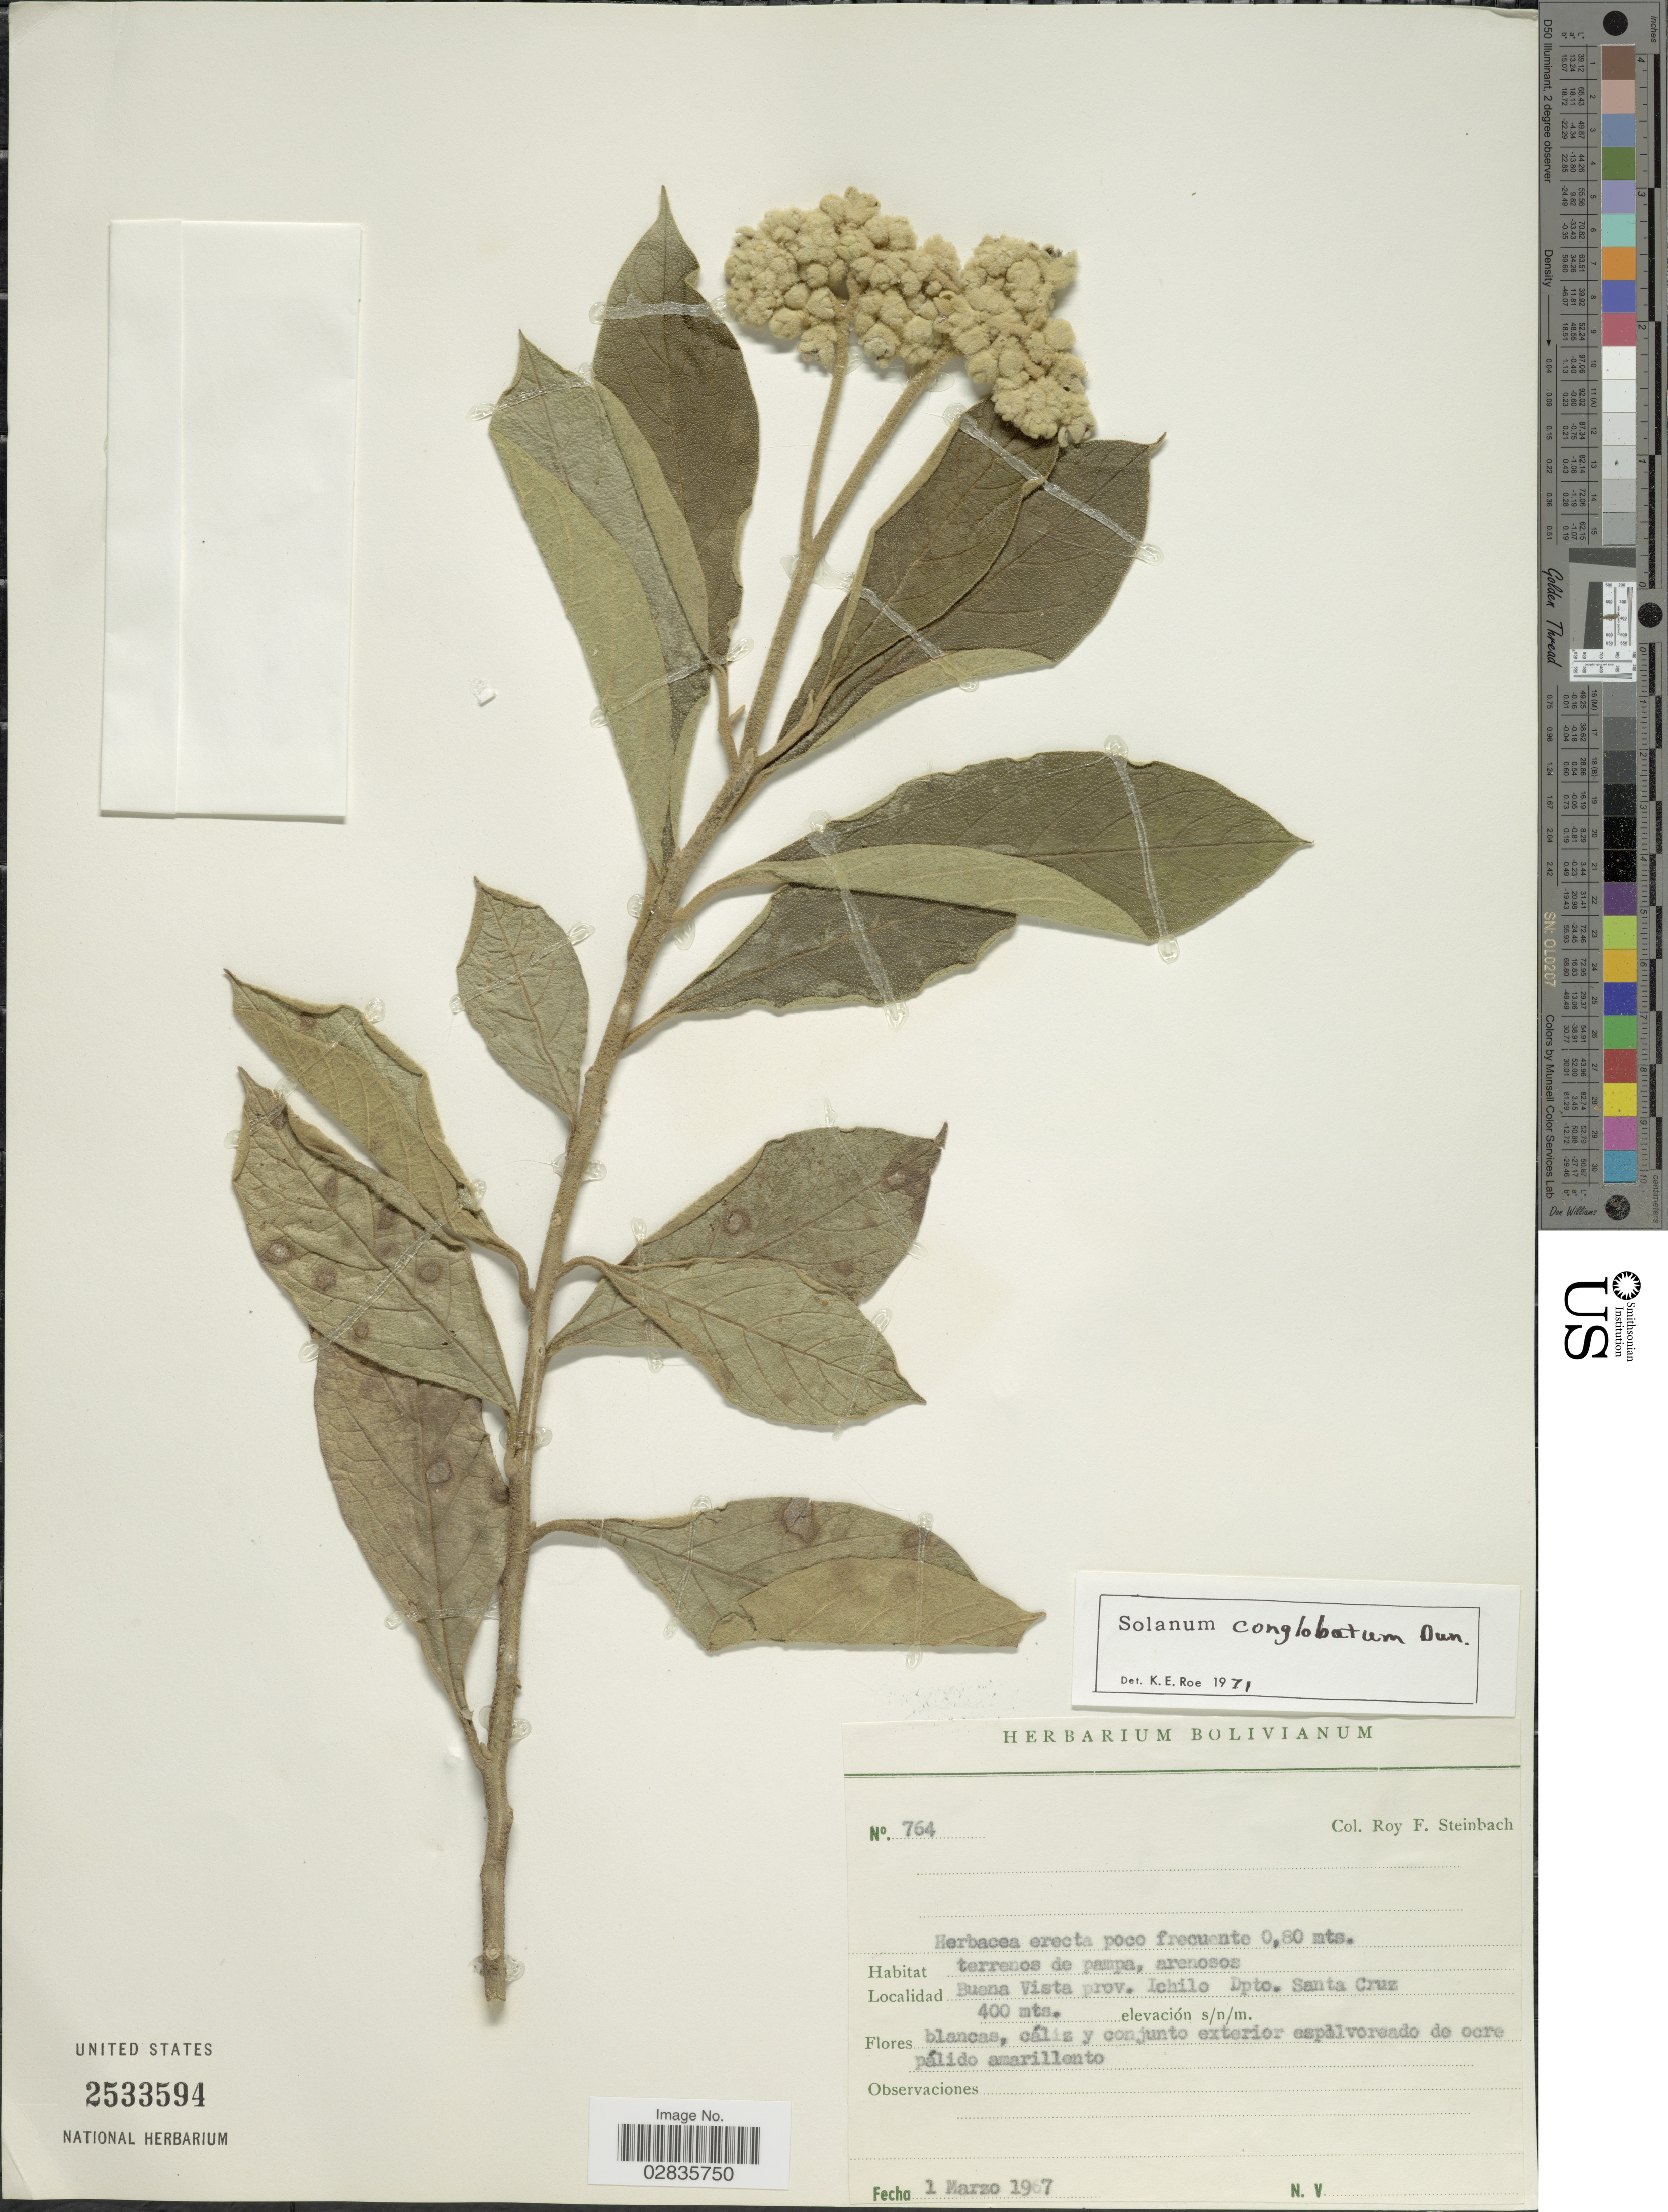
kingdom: Plantae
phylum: Tracheophyta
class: Magnoliopsida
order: Solanales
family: Solanaceae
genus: Solanum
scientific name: Solanum conglobatum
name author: Dunal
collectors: R. F. Steinbach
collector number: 764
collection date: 1967-03-01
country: Bolivia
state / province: Santa Cruz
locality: Buena Vista prov. Ichilo Dpto. Santa Cruz.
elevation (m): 400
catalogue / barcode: US 2533594